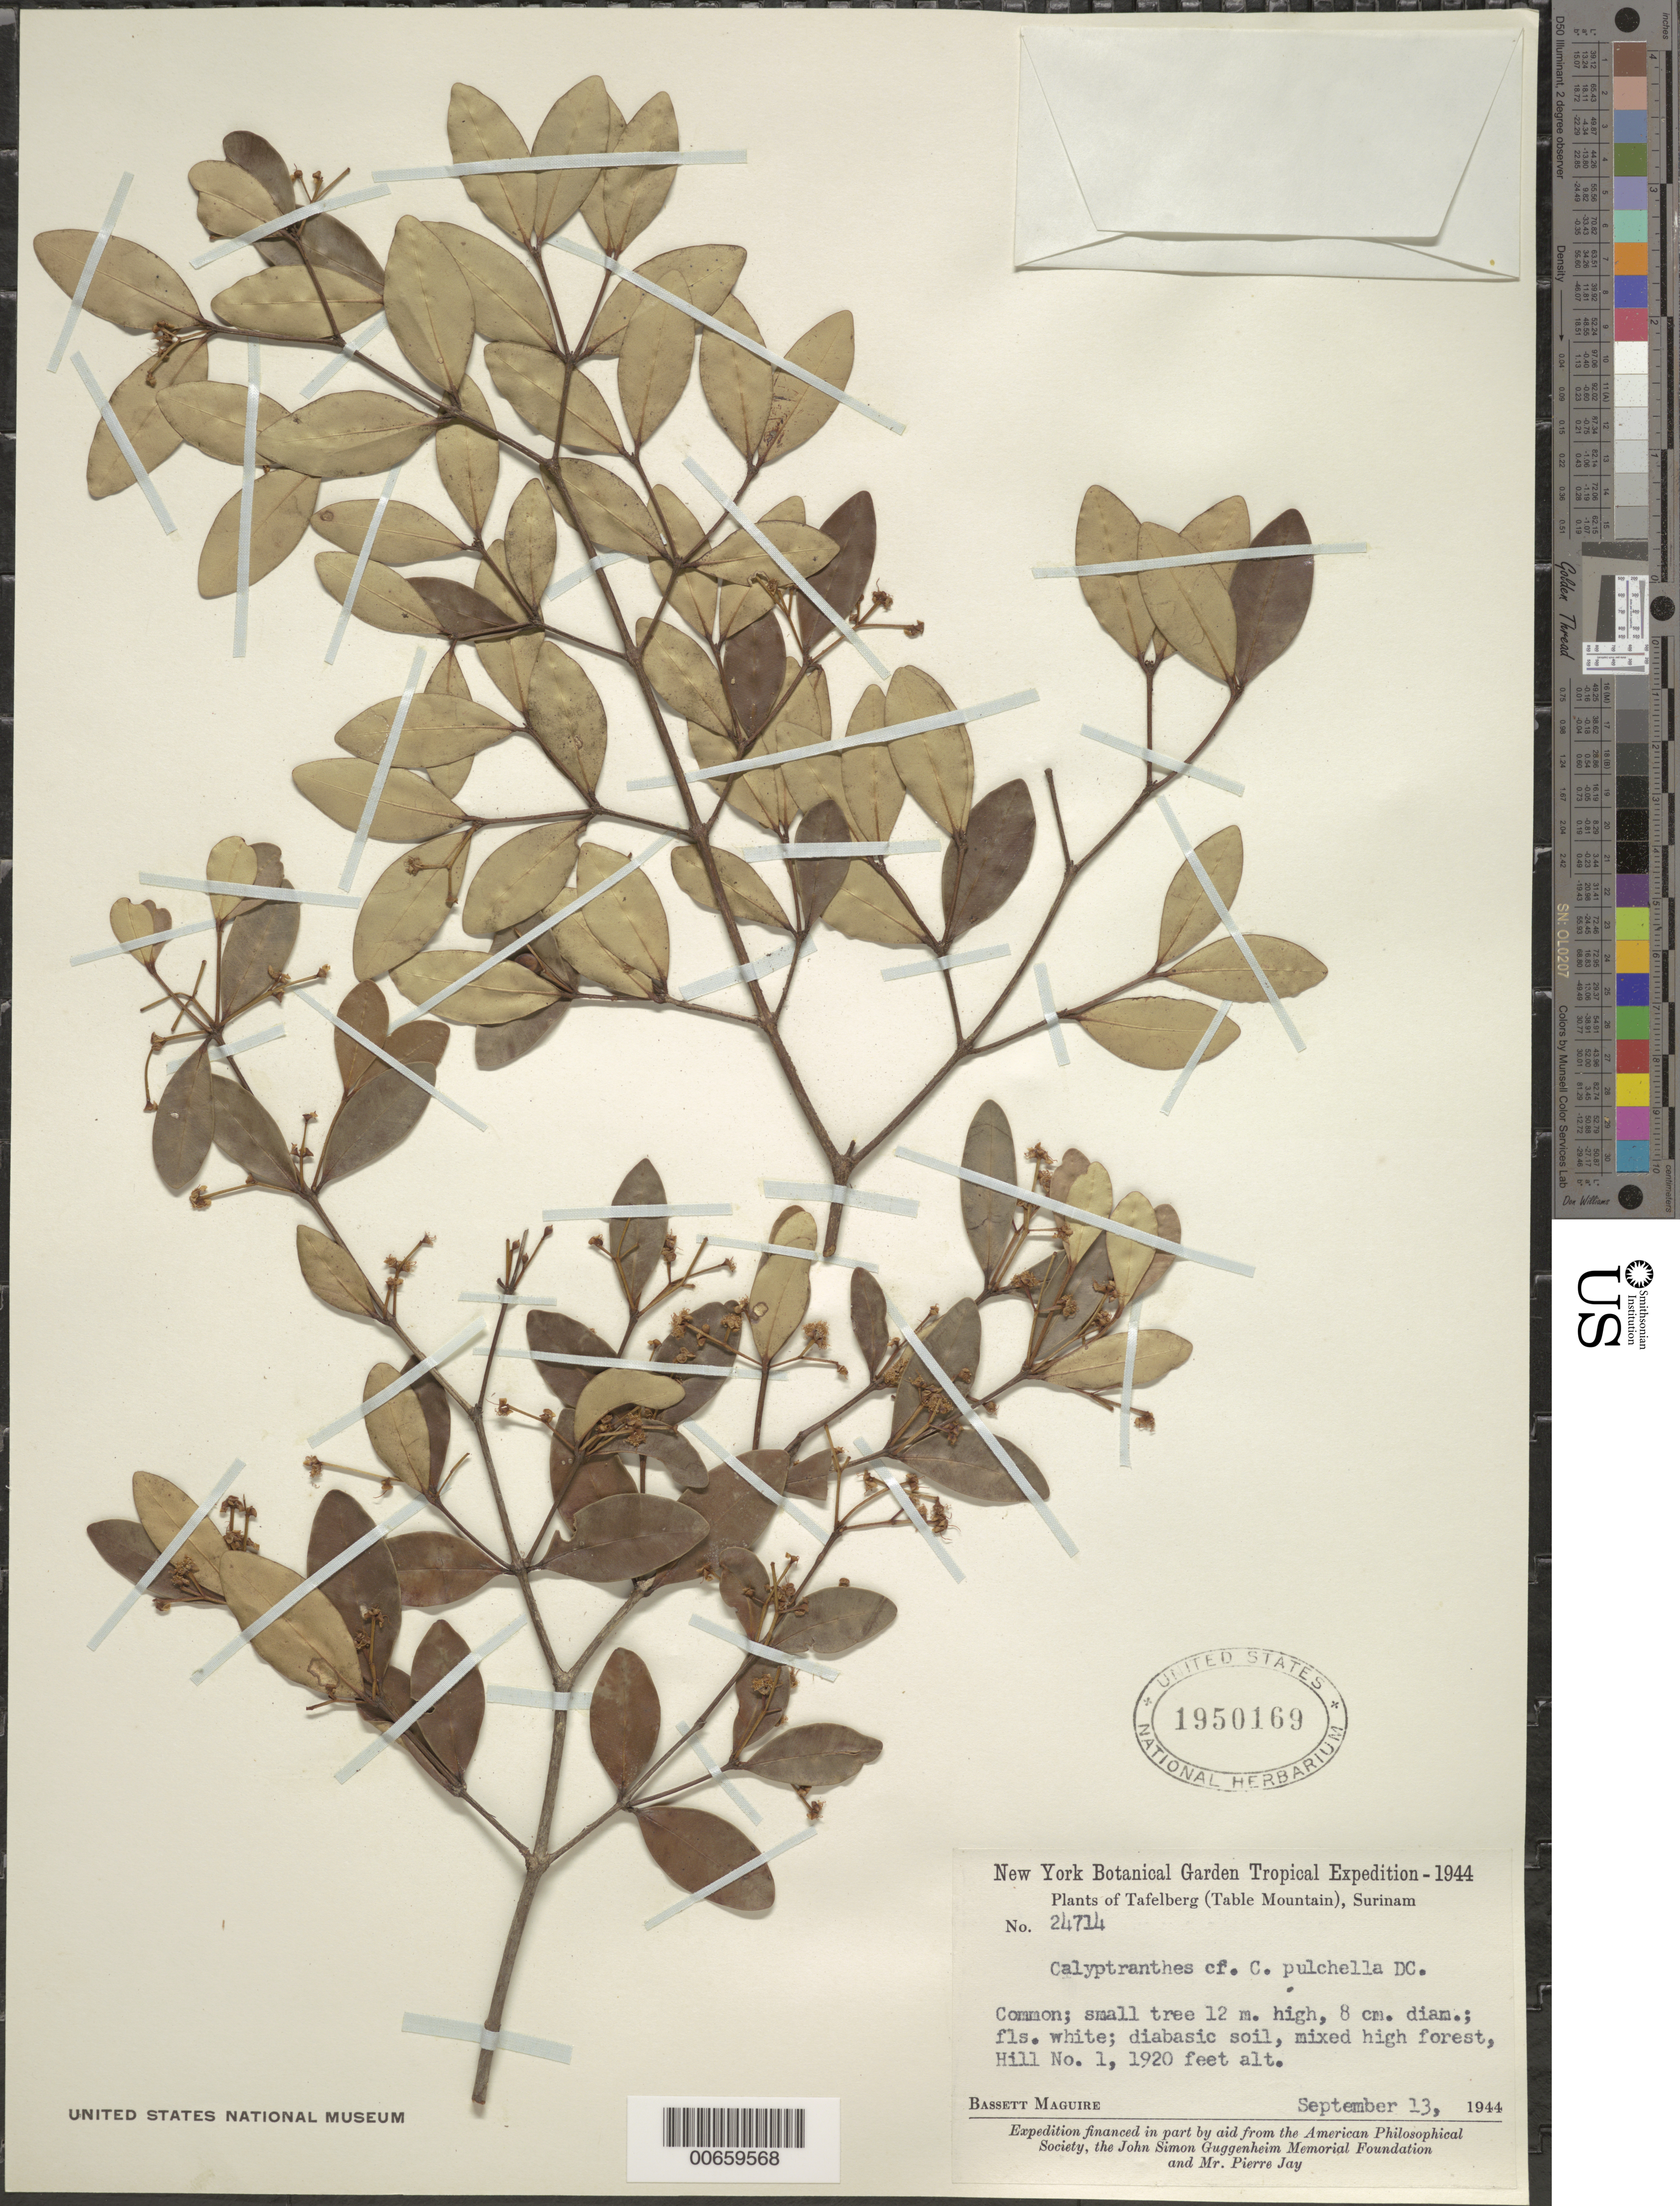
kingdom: Plantae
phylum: Tracheophyta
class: Magnoliopsida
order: Myrtales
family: Myrtaceae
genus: Myrcia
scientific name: Myrcia pulchella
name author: (DC.) A.R. Lourenço & E. Lucas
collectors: B. Maguire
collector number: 24714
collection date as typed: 13-Sep-44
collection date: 1944-09-13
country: Suriname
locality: Tafelberg (Table Mountain), Hill no. 1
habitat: Diabasic soil, mixed high forest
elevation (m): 576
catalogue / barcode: US 1950169